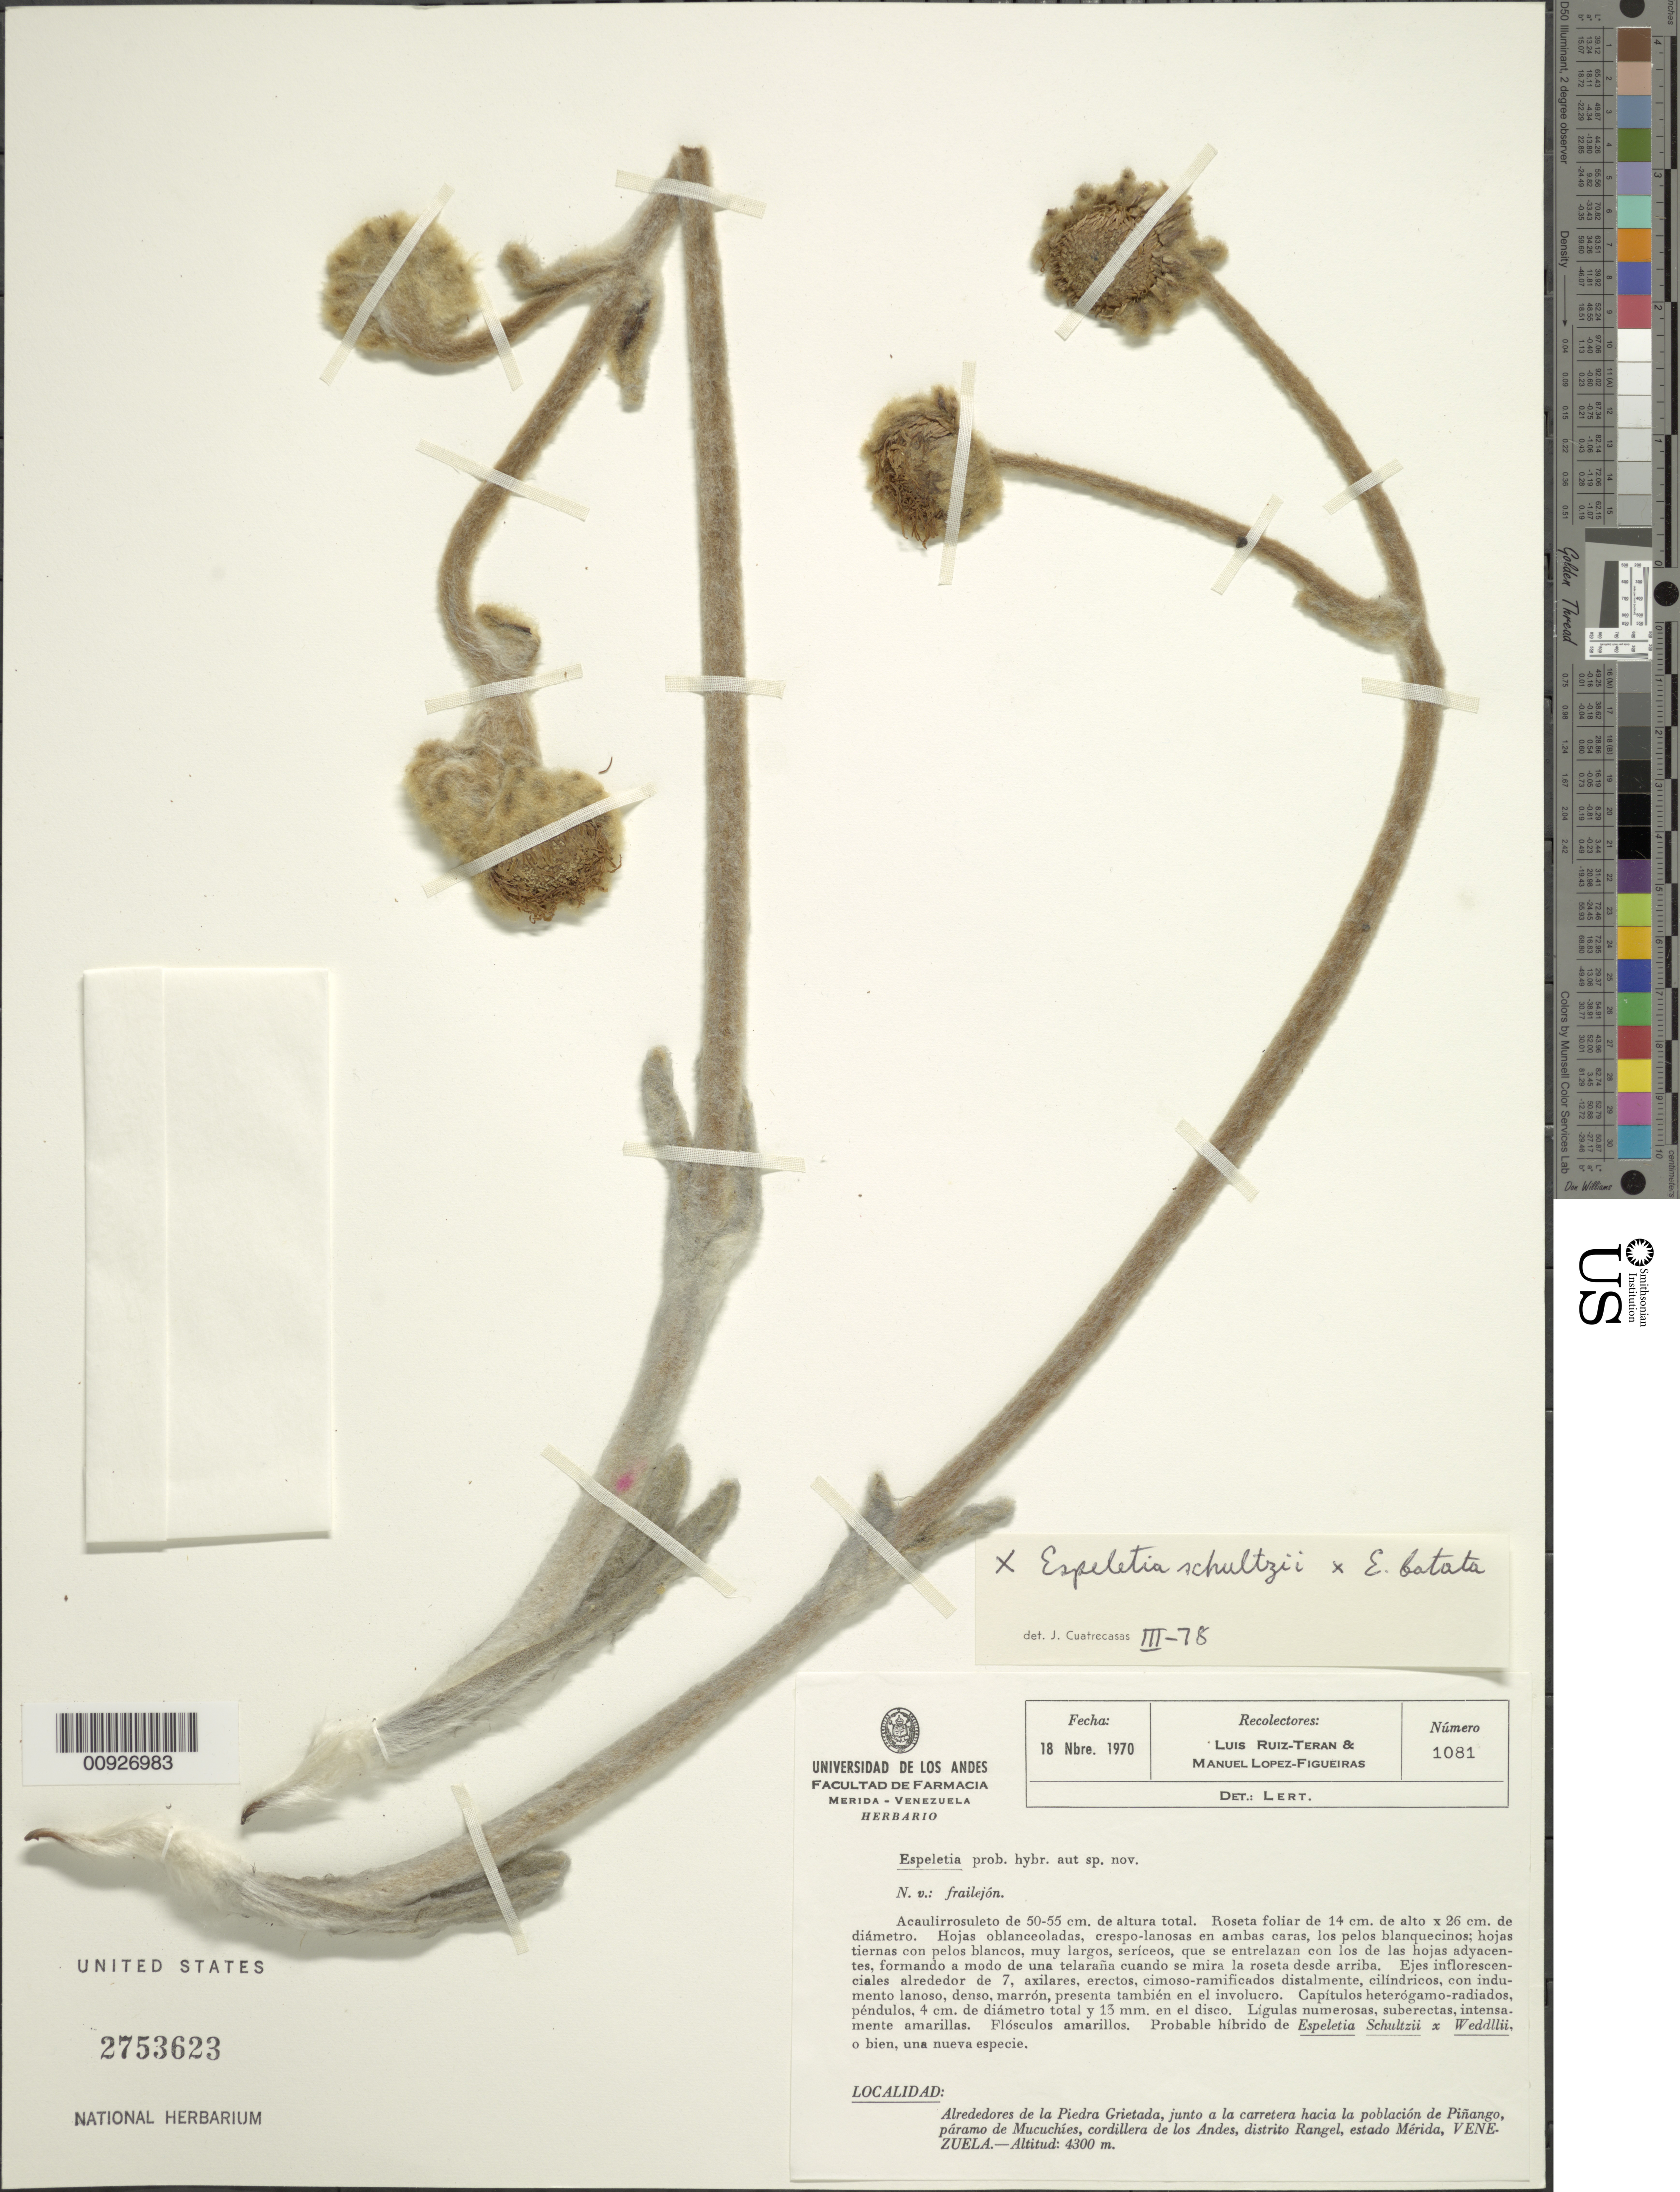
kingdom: Plantae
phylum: Tracheophyta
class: Magnoliopsida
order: Asterales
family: Asteraceae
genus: Espeletia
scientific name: Espeletia schultzii x E. batata Cuatrec.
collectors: L. E. Ruíz-Terán & M. López Figueiras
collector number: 1081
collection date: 1970-11-18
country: Venezuela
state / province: Mérida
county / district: Rangel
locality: P. de Mucuchíes. Alredores de la Piedra Grietada, junto a al carretera hacia la población de Piñango, páramo de Mucuchíes, cordillera de los Andes.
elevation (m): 4300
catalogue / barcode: US 2753623